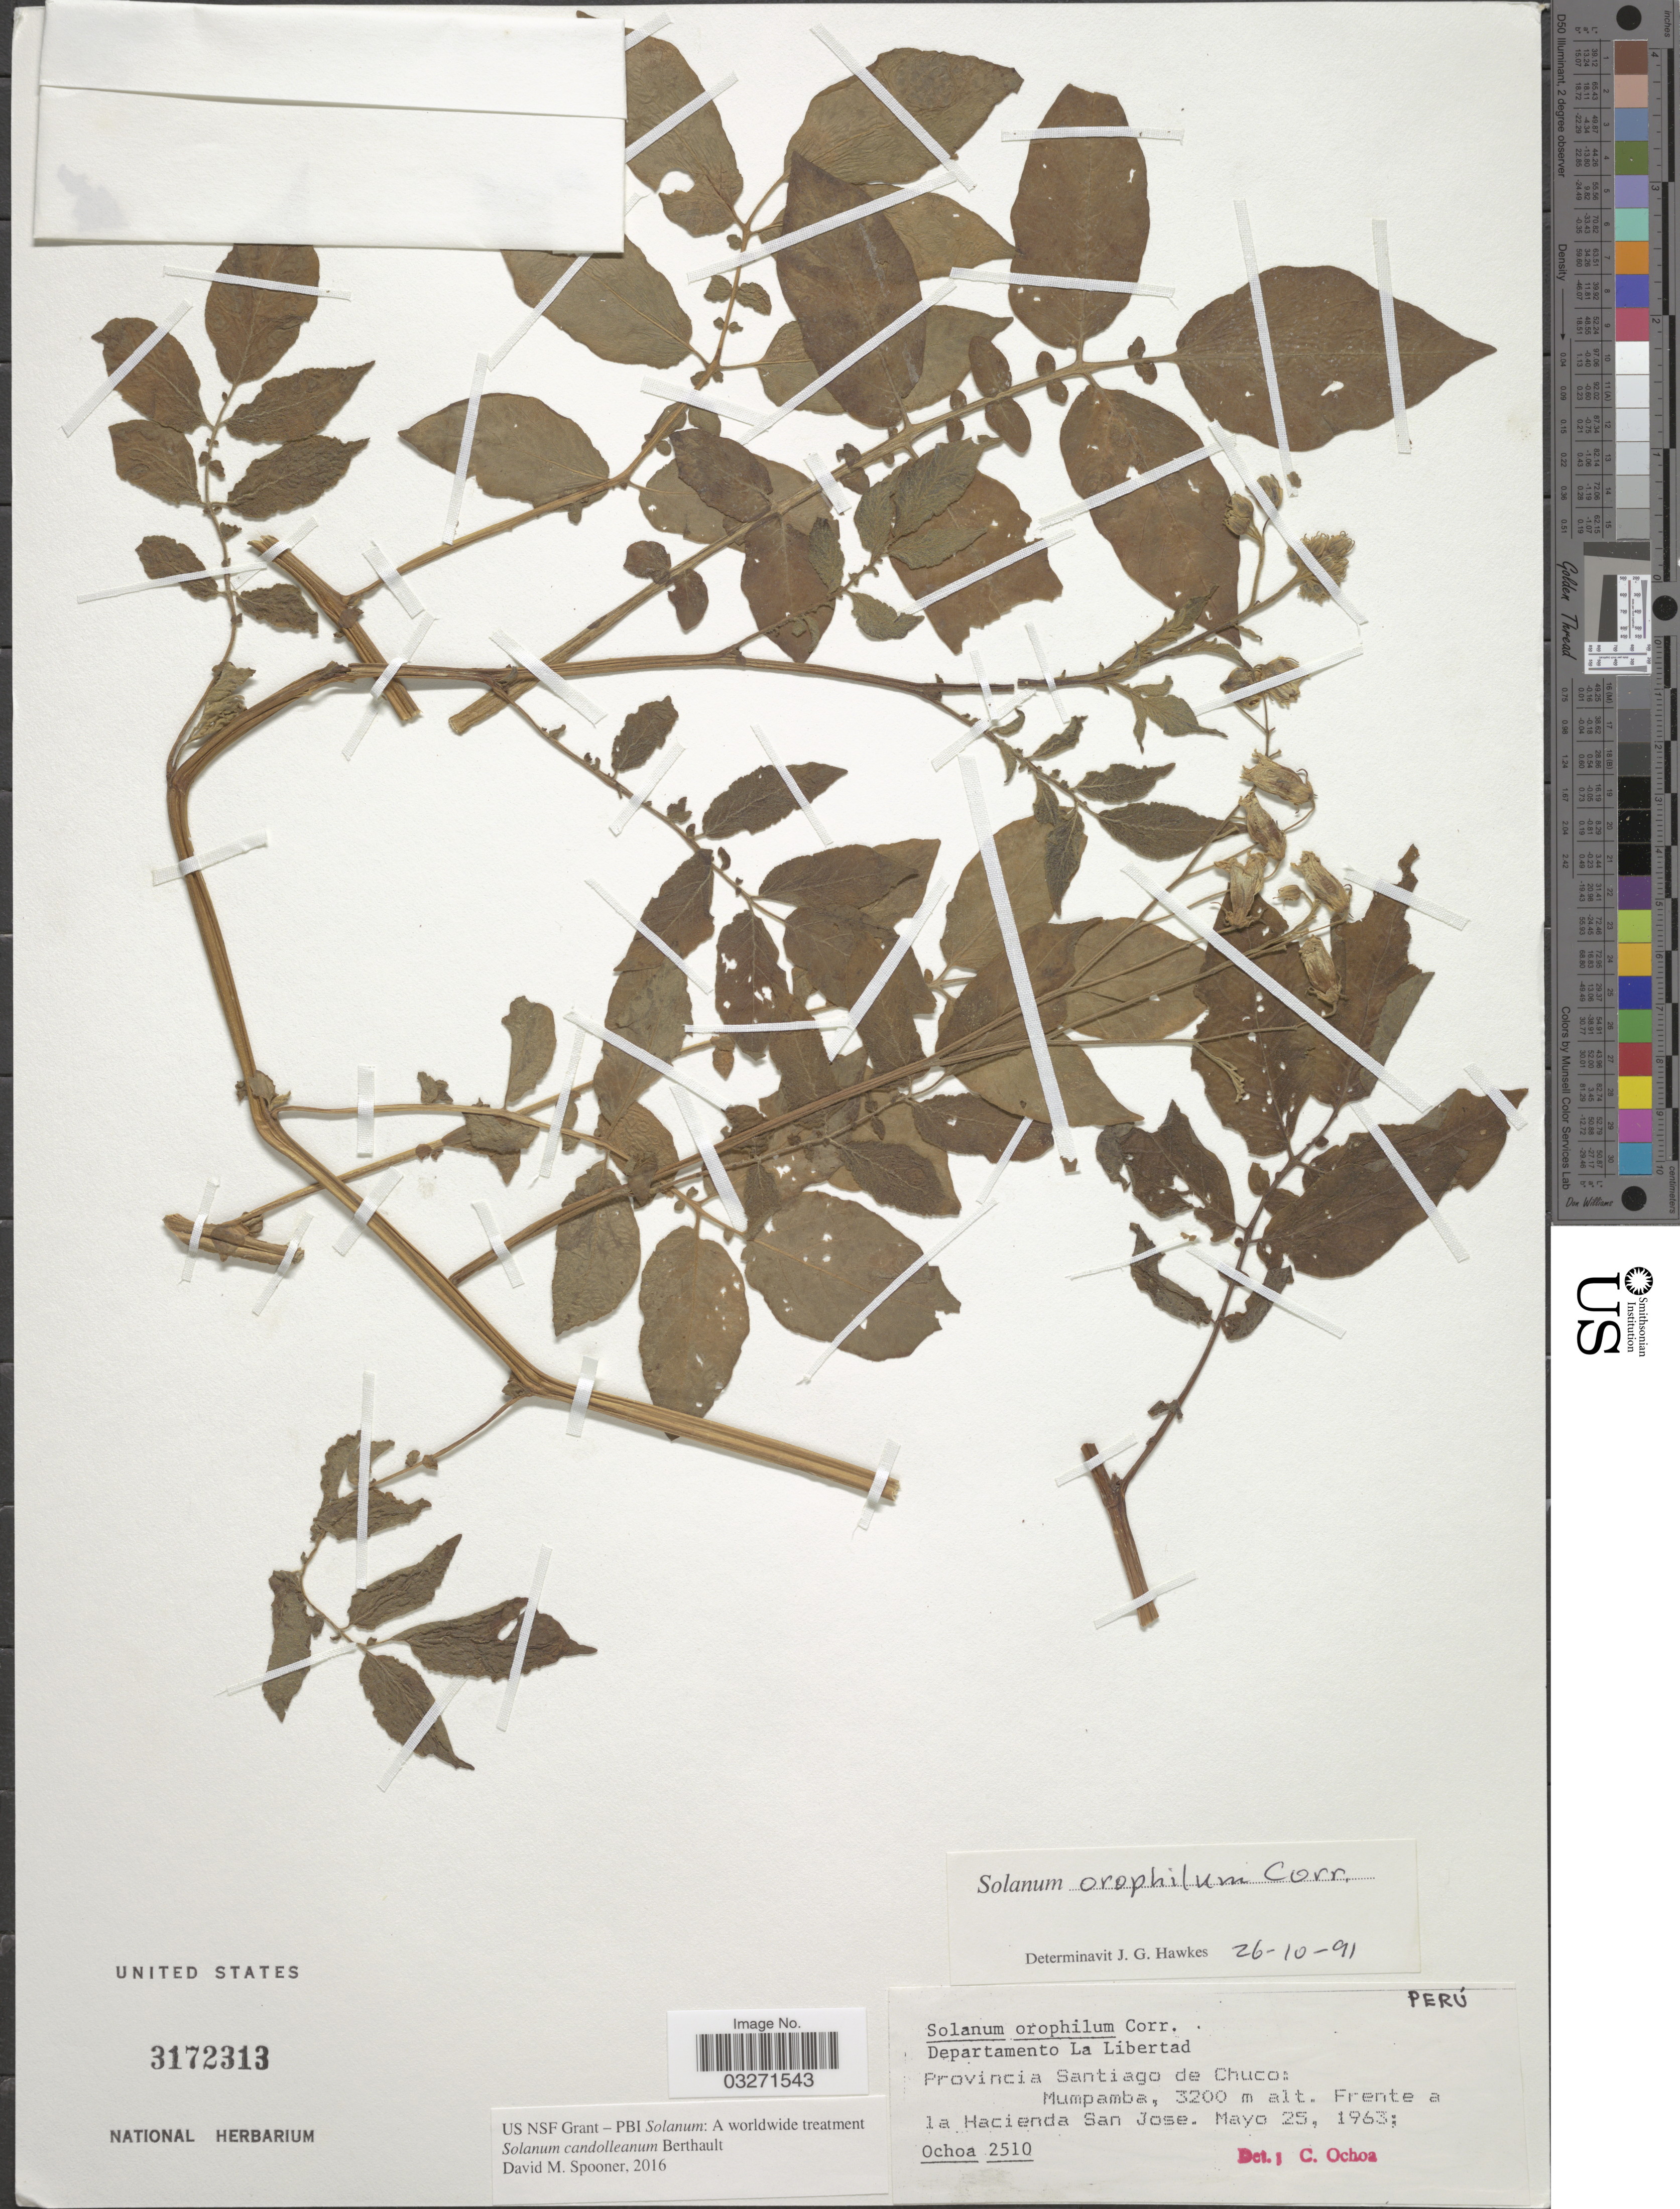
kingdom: Plantae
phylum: Tracheophyta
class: Magnoliopsida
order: Solanales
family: Solanaceae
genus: Solanum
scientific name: Solanum candolleanum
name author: Berthault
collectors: -. Ochoa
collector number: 2510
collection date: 1963-05-25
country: Peru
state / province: La Libertad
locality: Departamento La Libertad. Provincia Santiago de Chuco: Mumpamba. Frente a la Hacienda San Jose.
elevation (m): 3200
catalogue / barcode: US 3172313